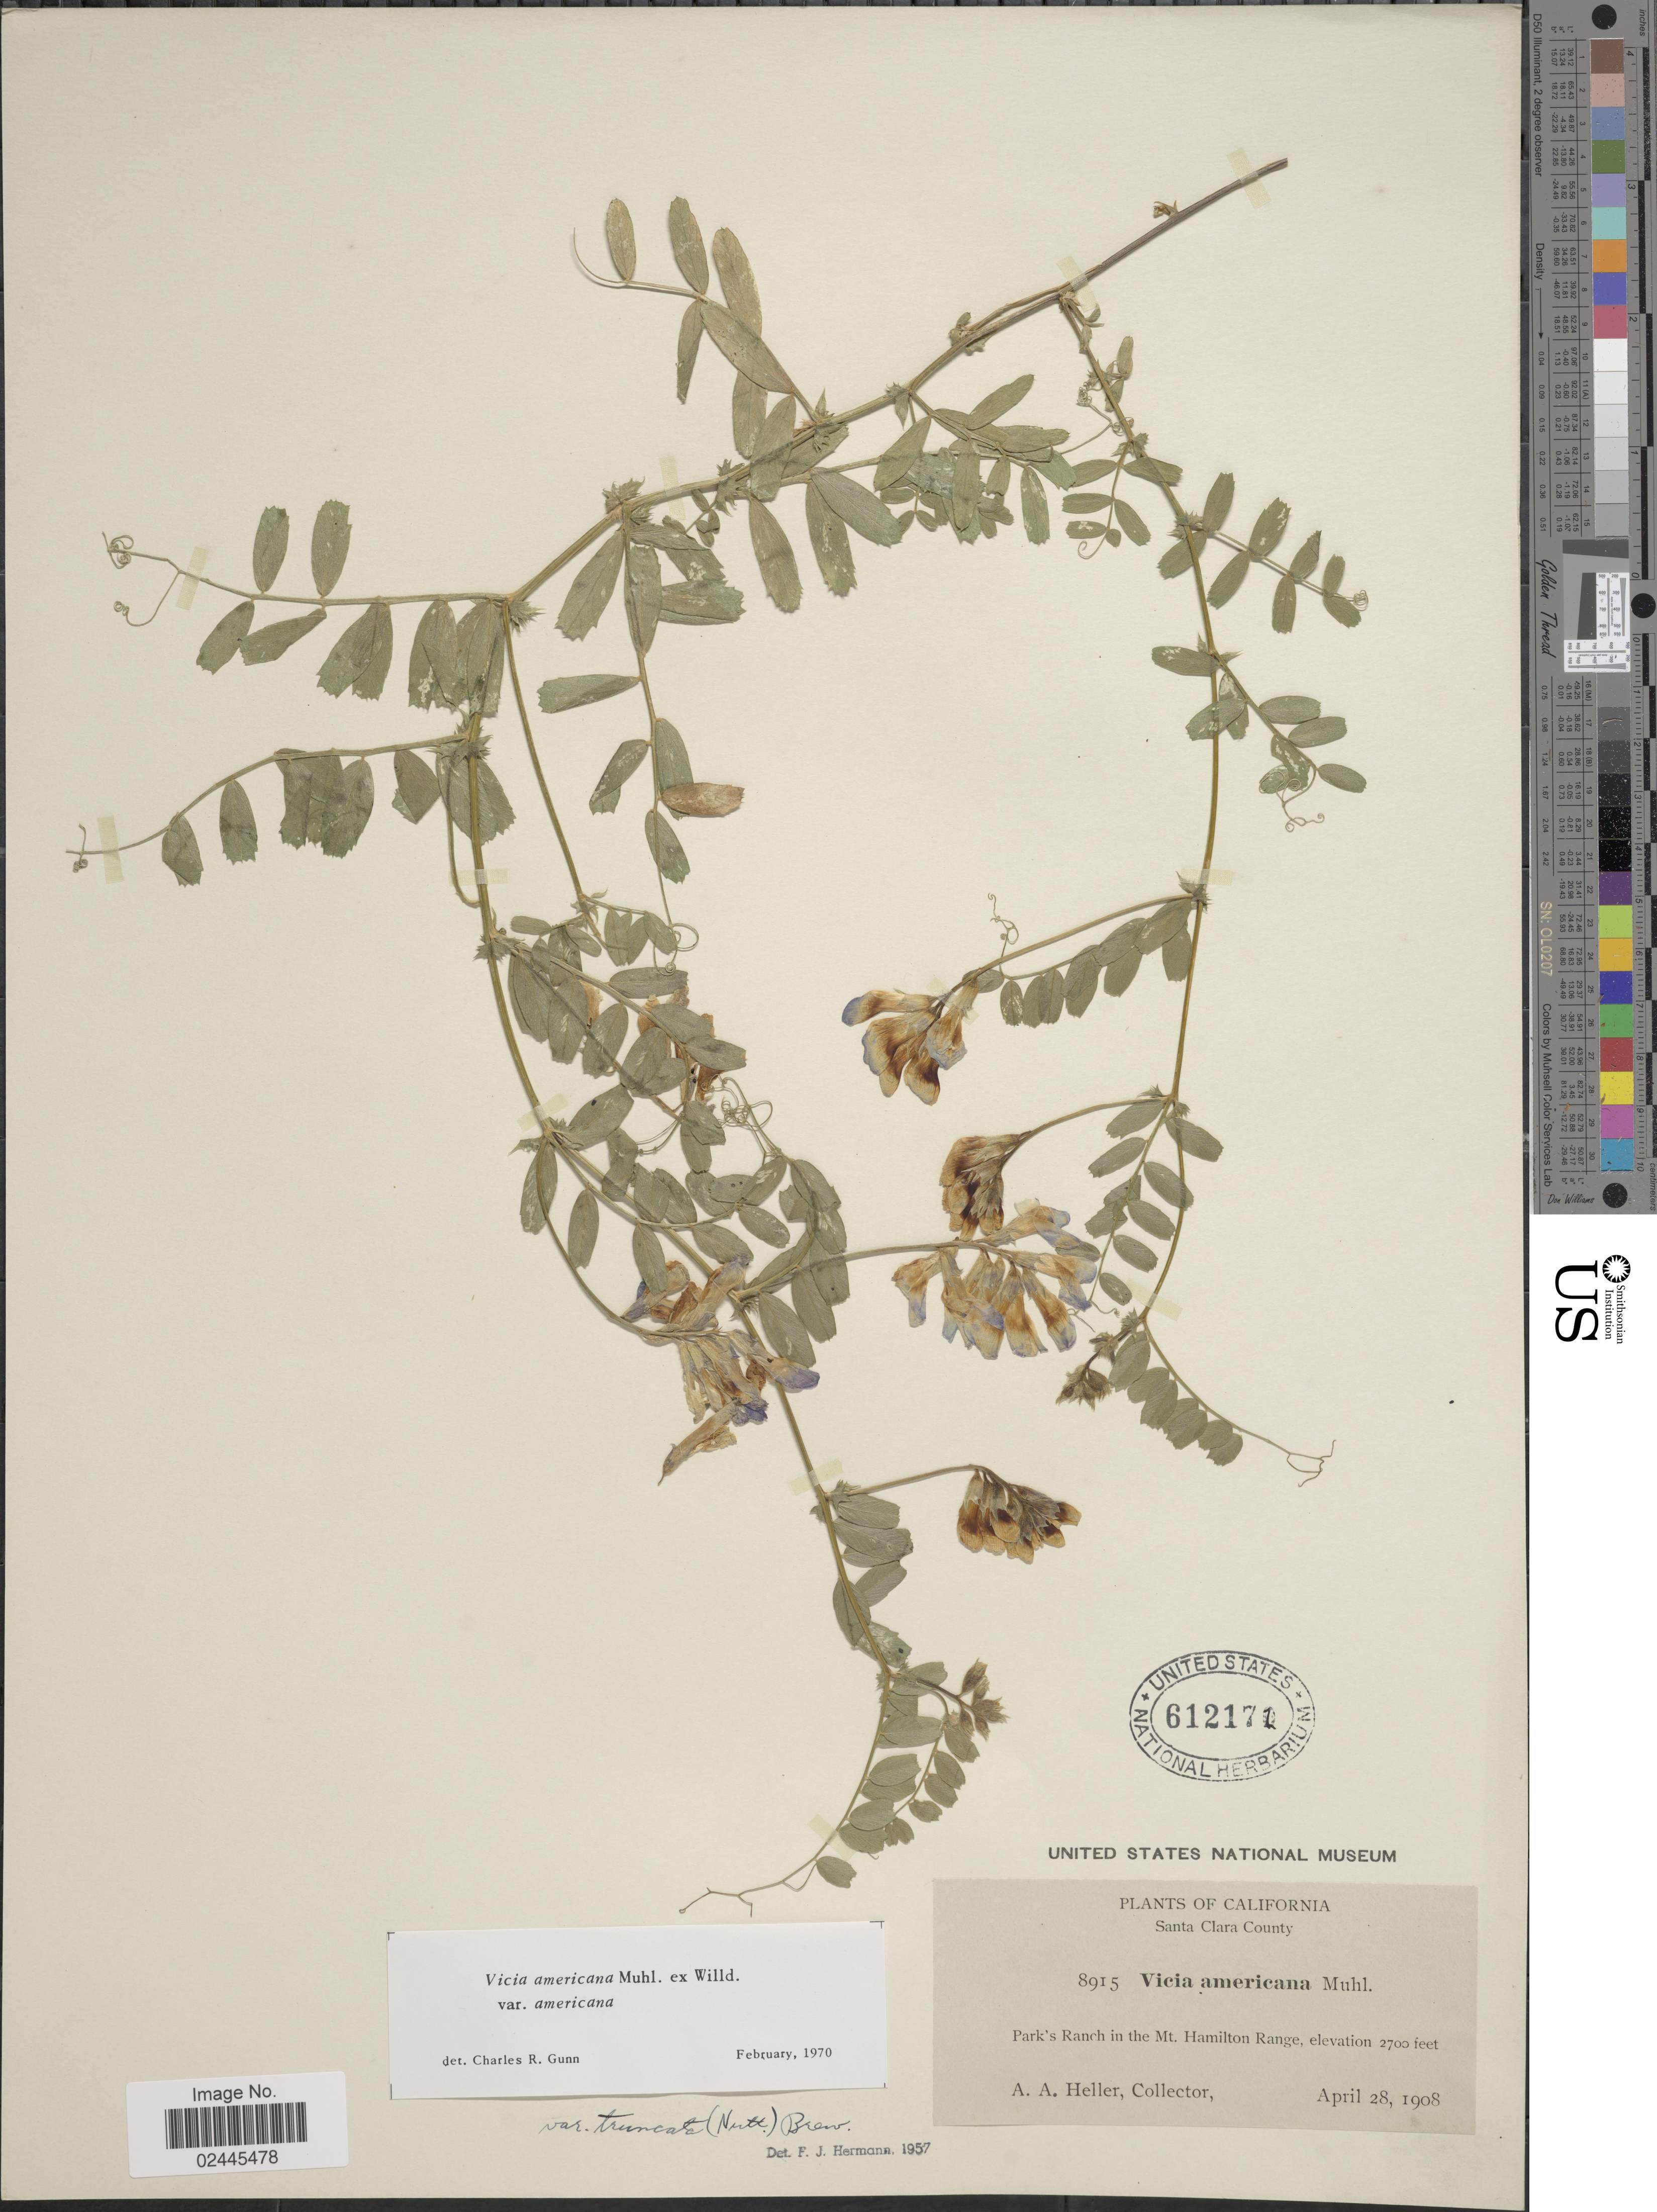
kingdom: Plantae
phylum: Tracheophyta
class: Magnoliopsida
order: Fabales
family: Fabaceae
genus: Vicia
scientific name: Vicia americana var. americana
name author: Muhl. ex Willd.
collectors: A. A. Heller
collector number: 8915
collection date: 1908-04-28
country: United States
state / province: California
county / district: Santa Clara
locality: Santa Clara County. Park's Ranch in the Mt. Hamilton Range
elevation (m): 823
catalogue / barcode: US 612171